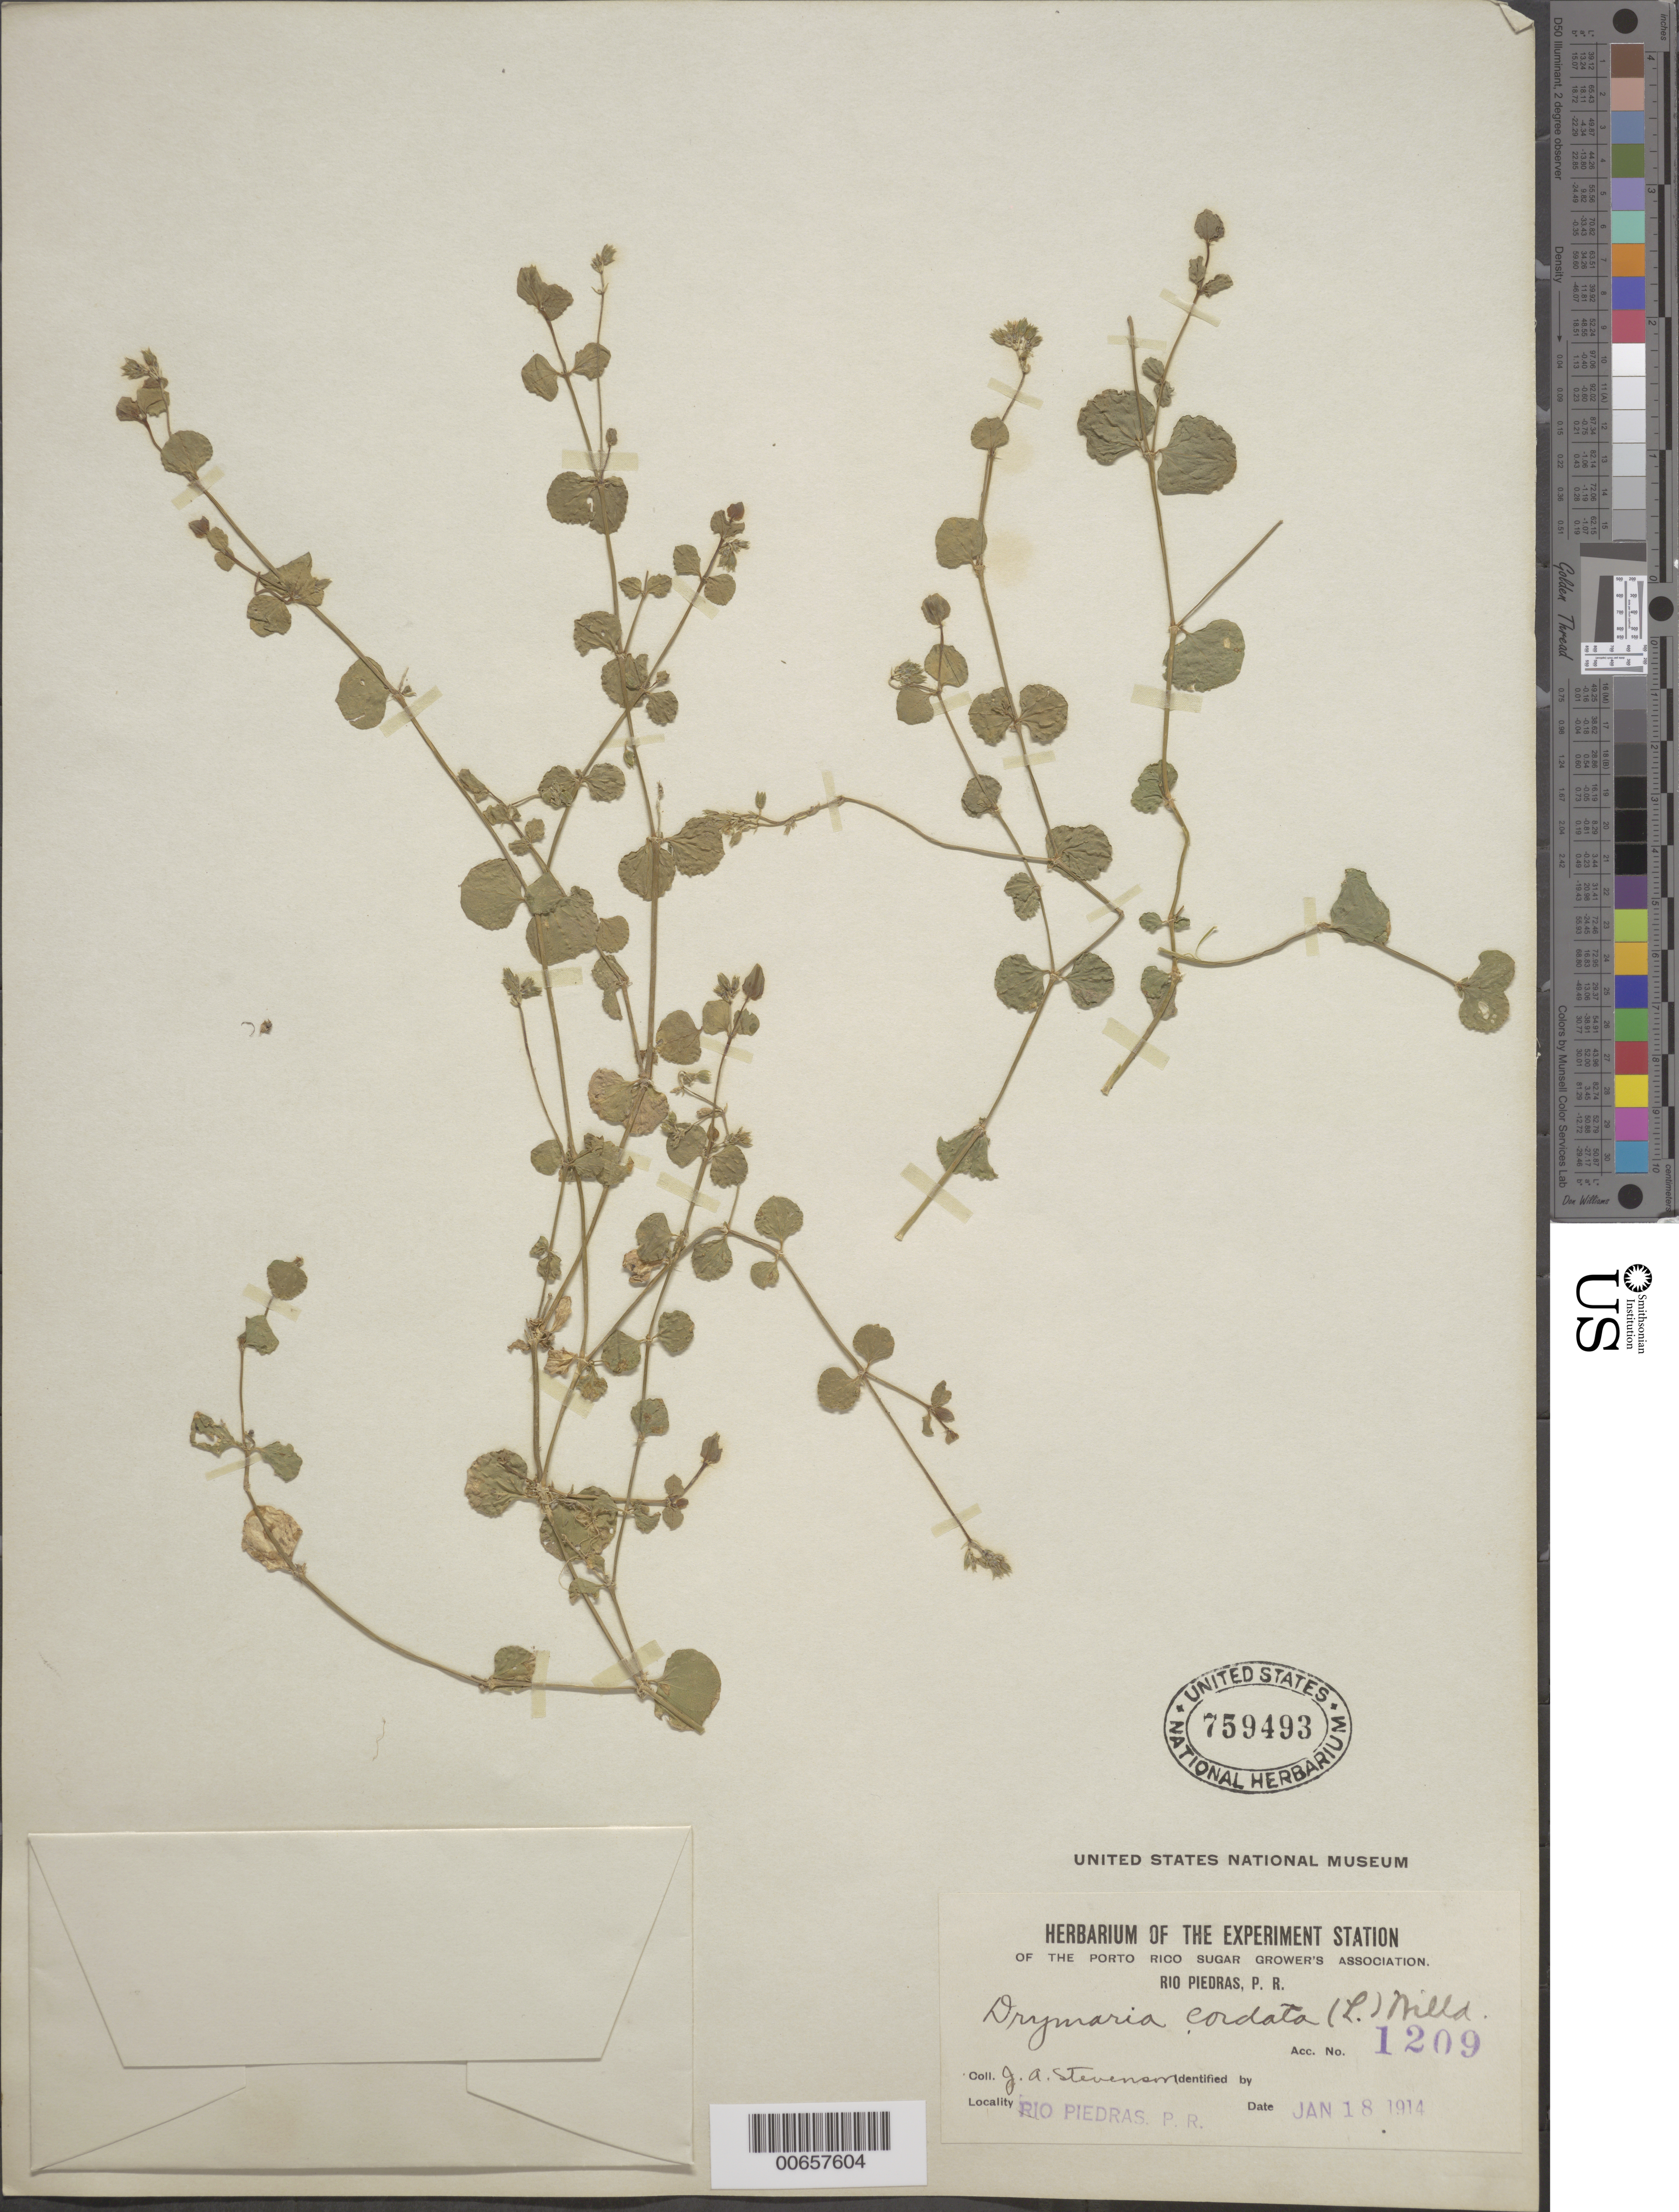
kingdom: Plantae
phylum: Tracheophyta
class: Magnoliopsida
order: Caryophyllales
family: Caryophyllaceae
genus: Drymaria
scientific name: Drymaria cordata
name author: (L.) Willd. ex Schult.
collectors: J. Stevenson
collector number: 1209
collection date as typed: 18 Jan 1914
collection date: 1914-01-18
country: Puerto Rico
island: Greater Antilles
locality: Río Piedras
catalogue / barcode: US 759493